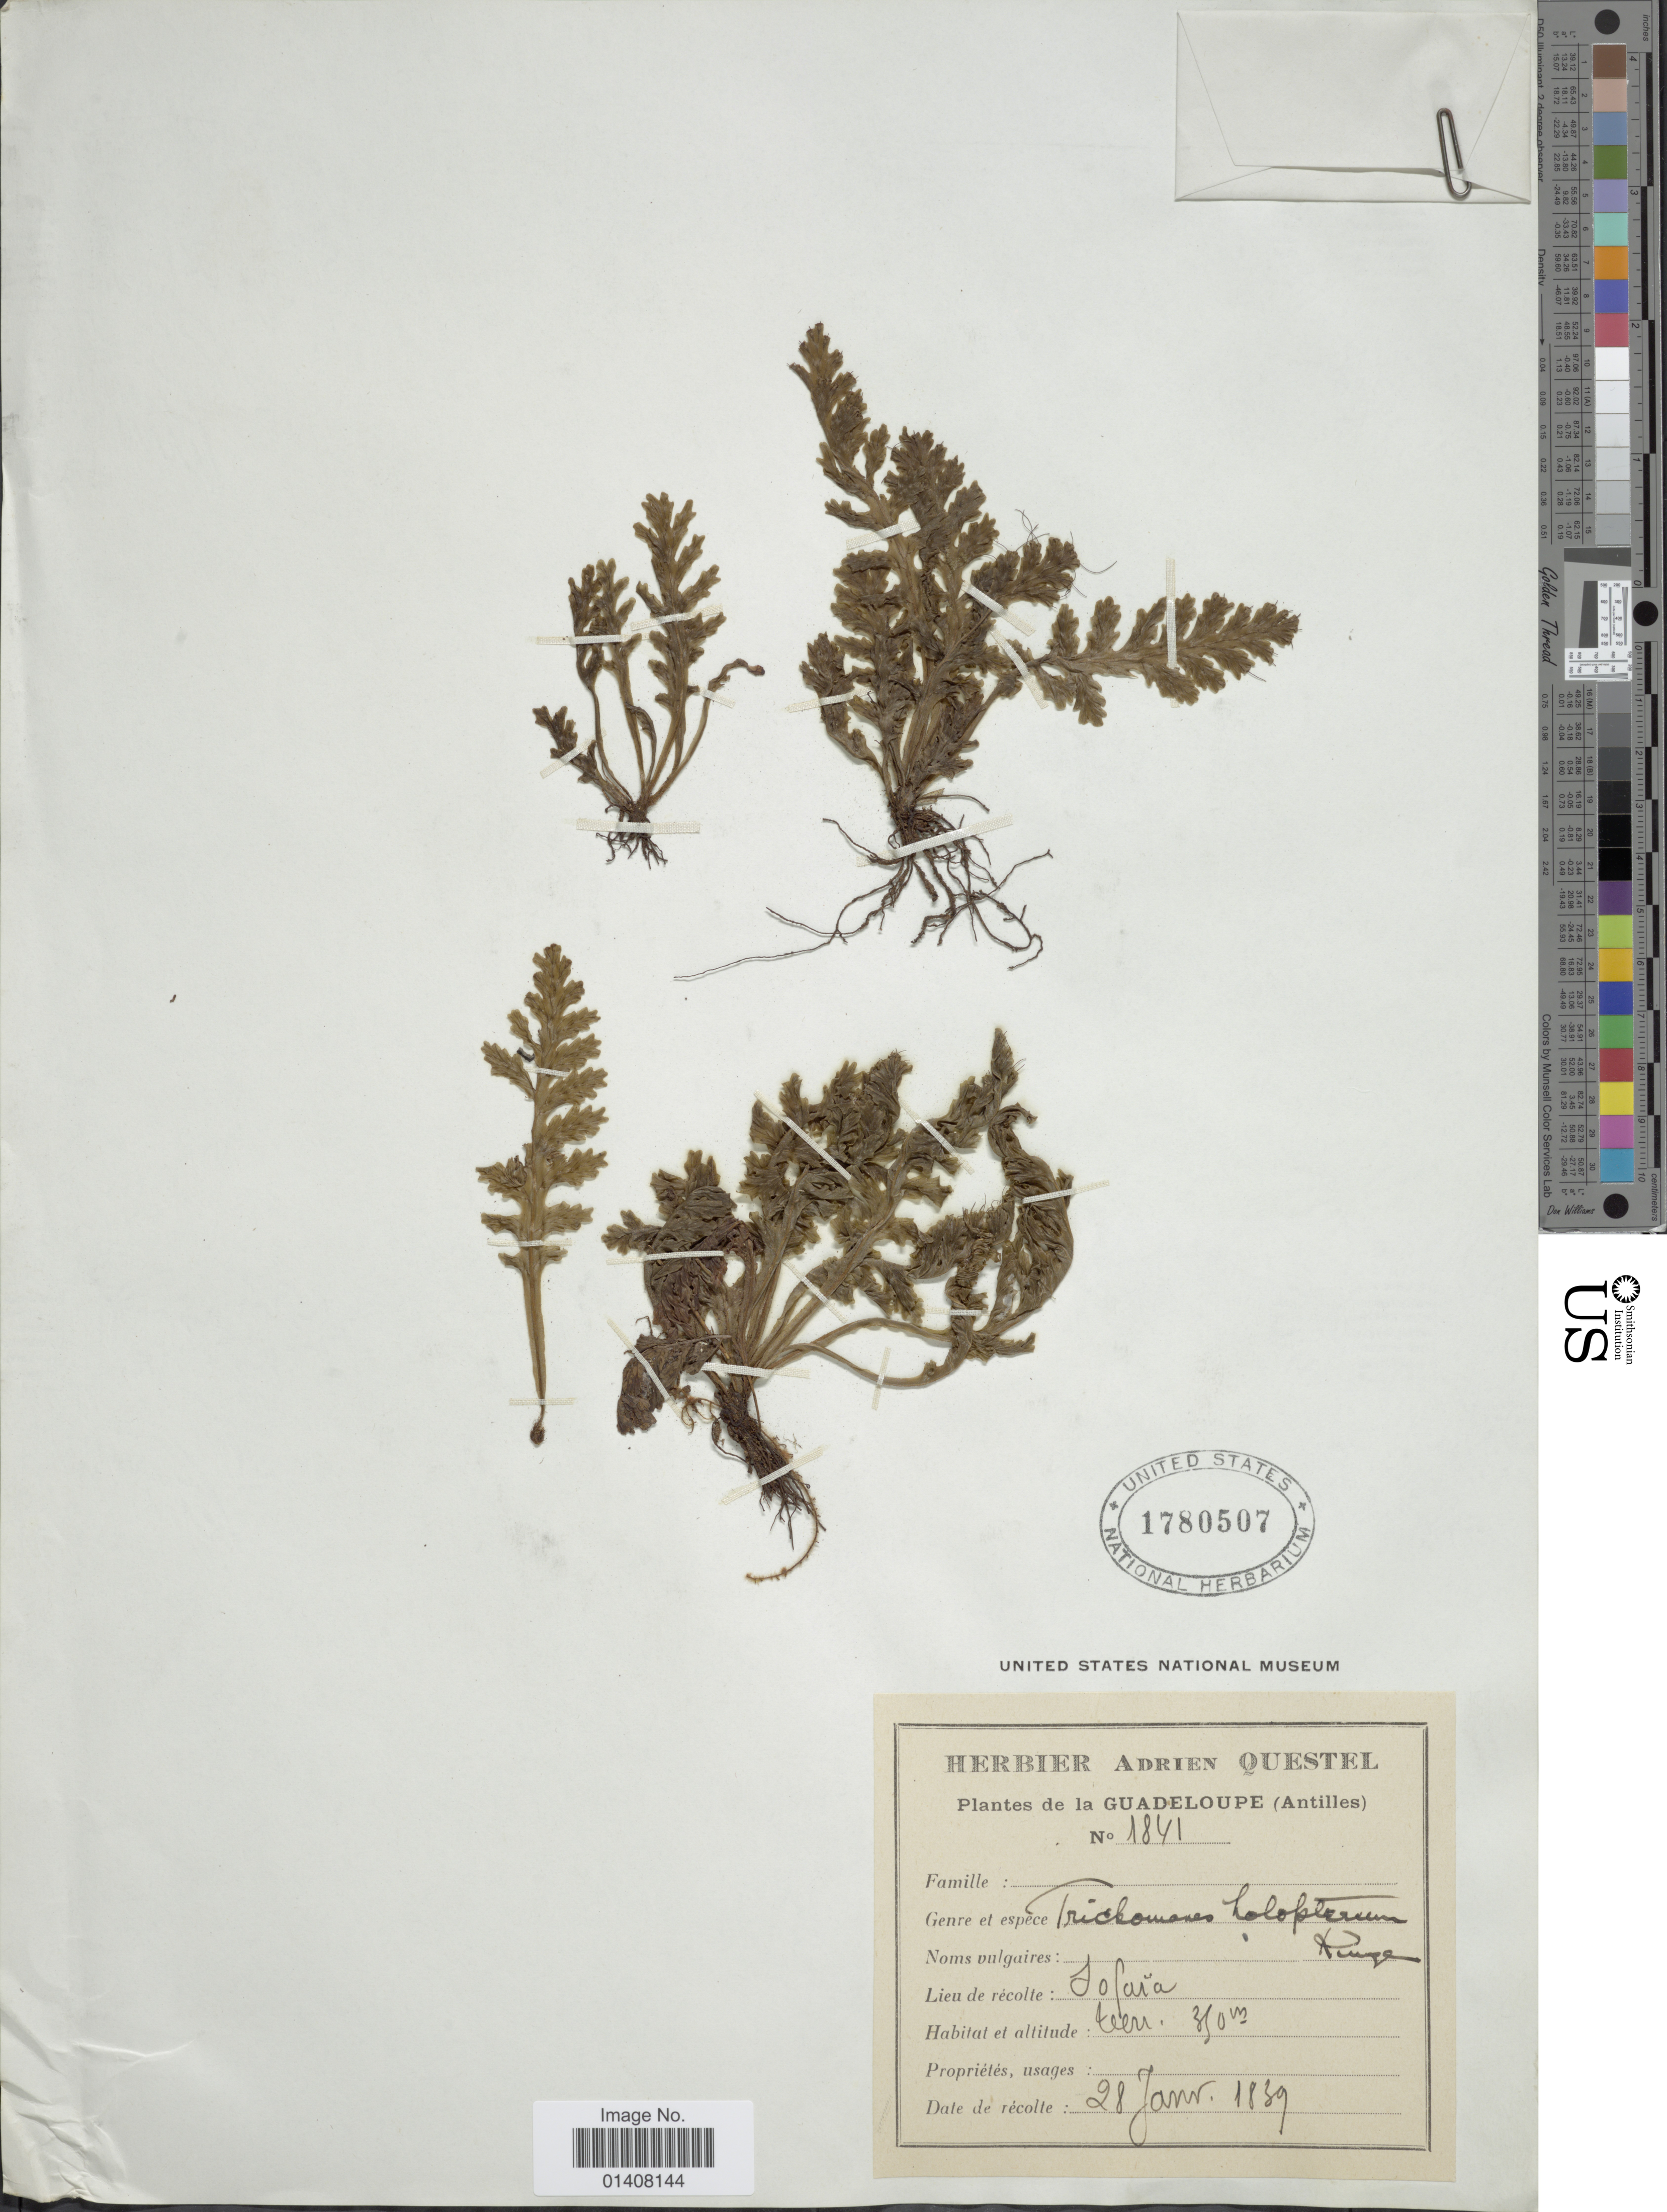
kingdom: Plantae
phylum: Tracheophyta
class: Polypodiopsida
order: Hymenophyllales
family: Hymenophyllaceae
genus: Trichomanes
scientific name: Trichomanes holopterum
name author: Kunze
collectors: A. Questel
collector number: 1841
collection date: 1839-01-28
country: Guadeloupe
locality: Guadeloupe (Antilles), Sofaïa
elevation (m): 350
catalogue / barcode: US 1780507